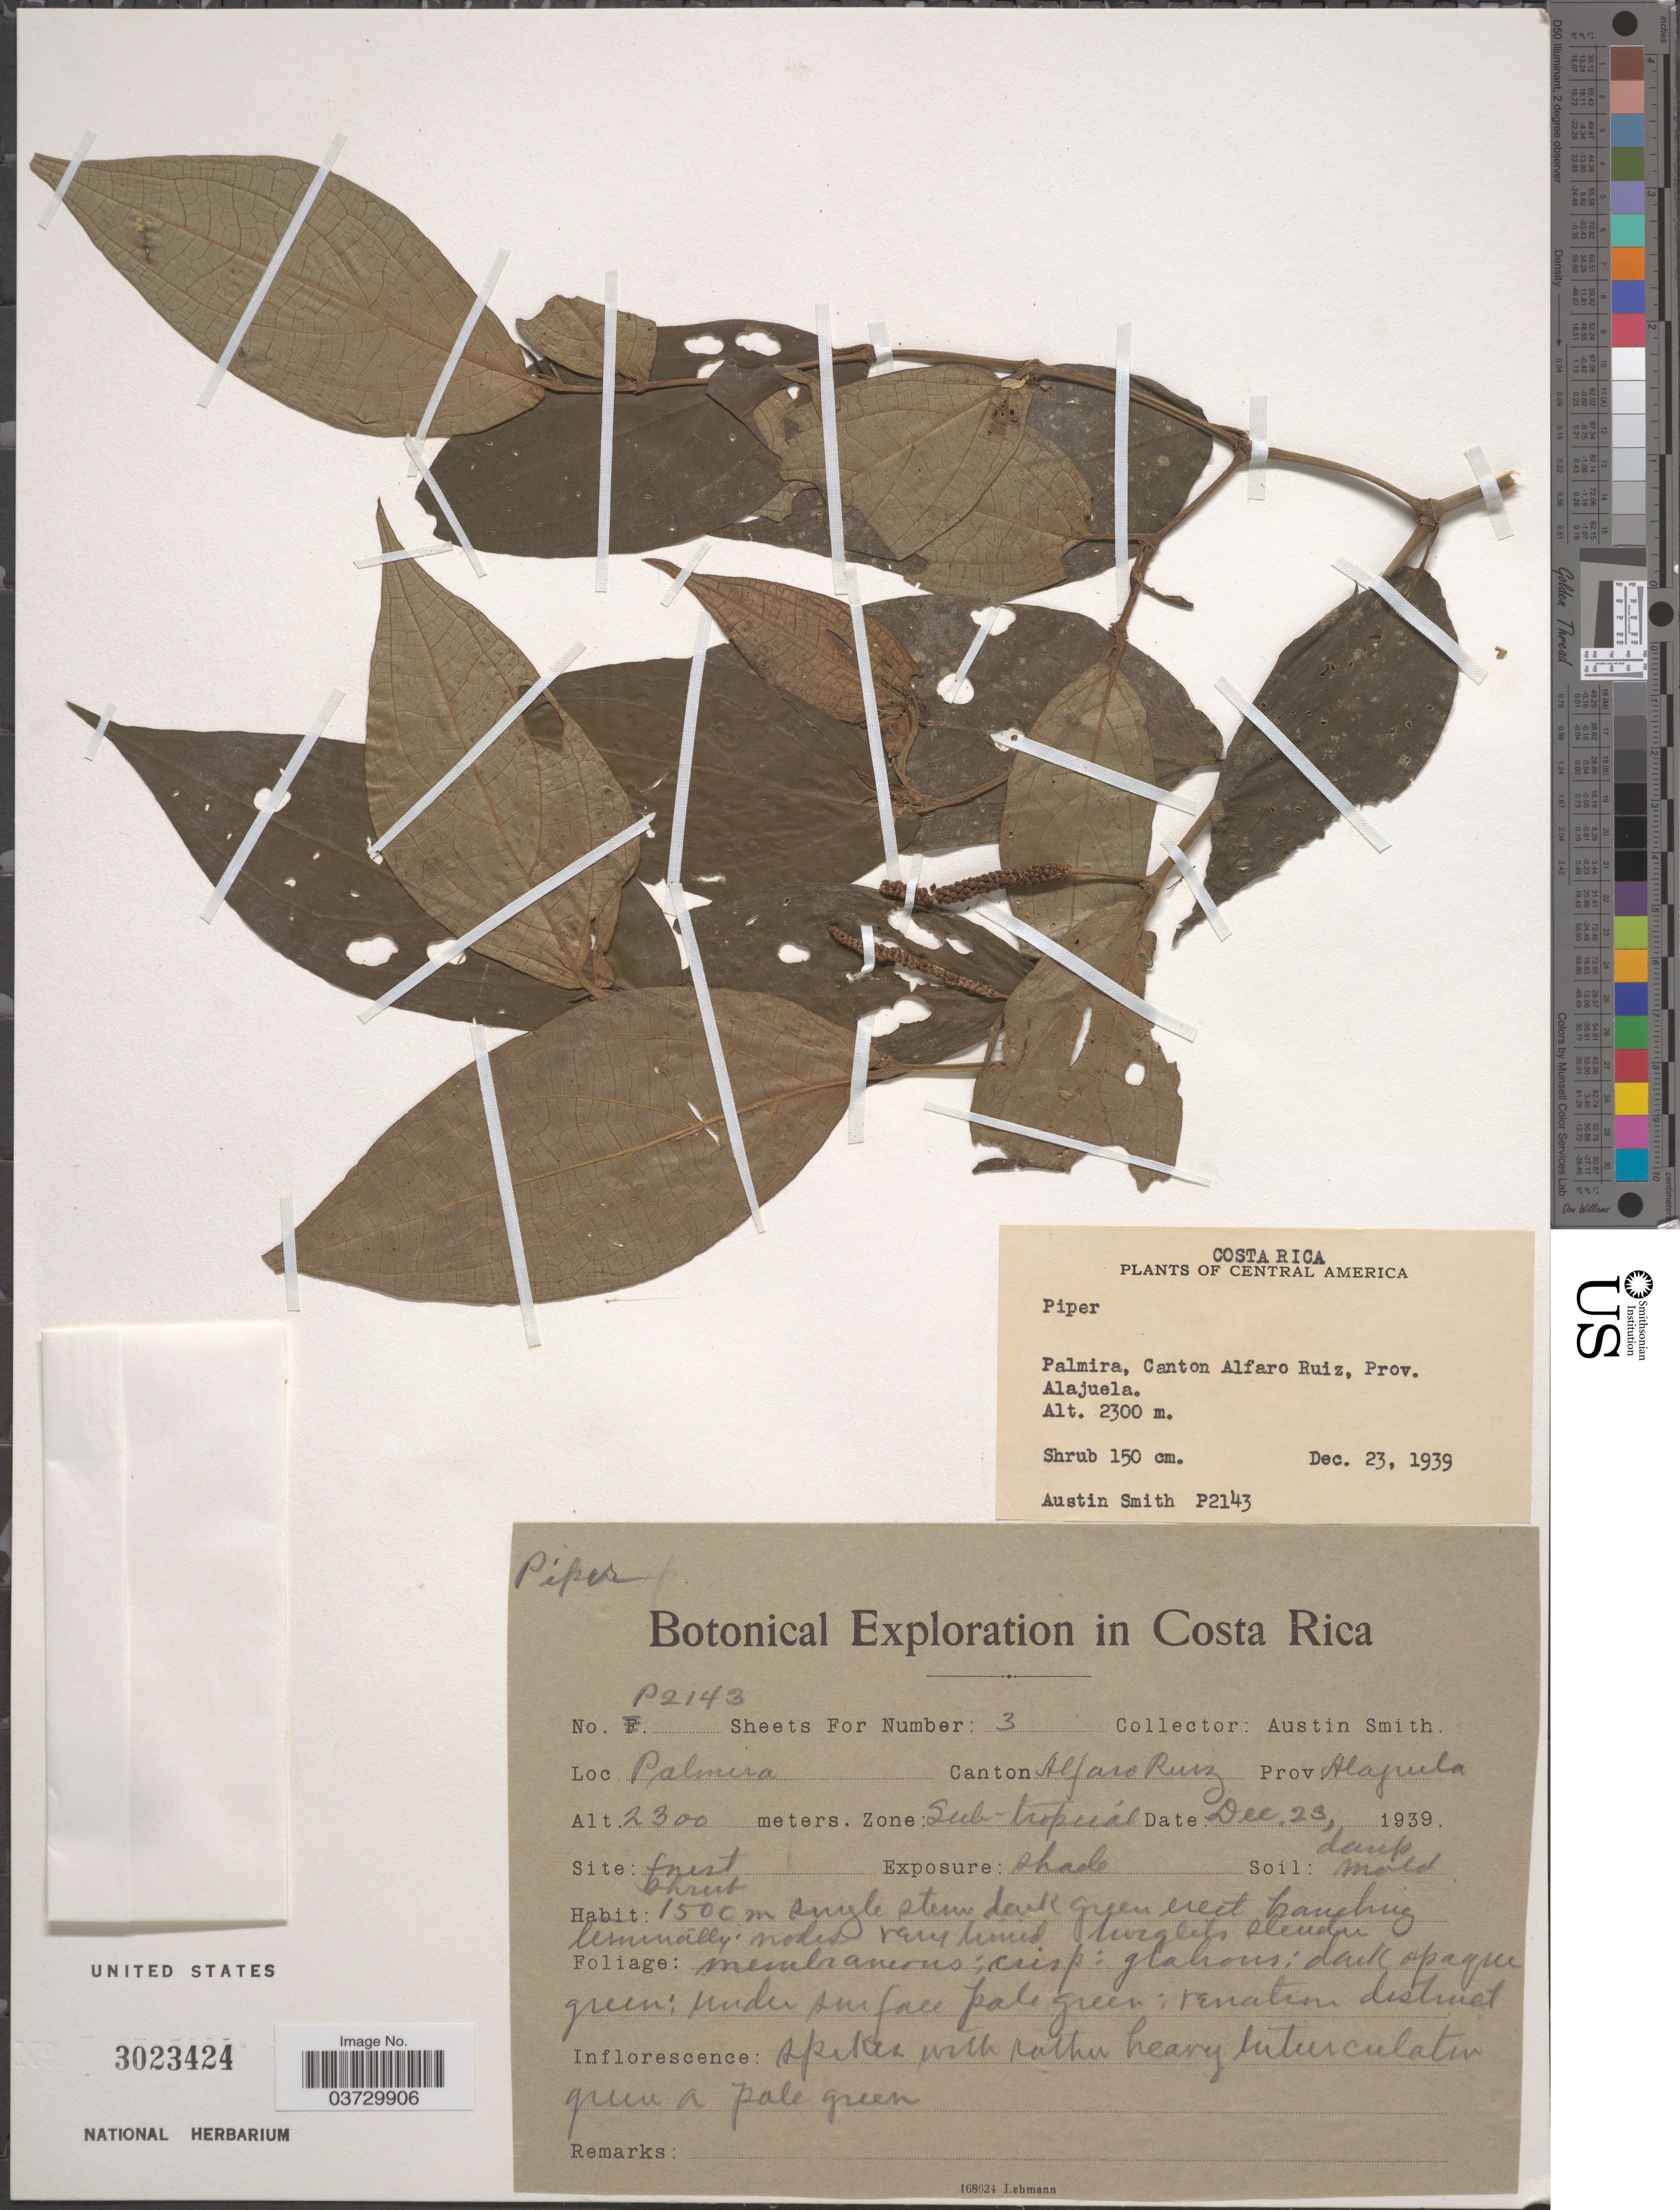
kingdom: Plantae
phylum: Tracheophyta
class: Magnoliopsida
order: Piperales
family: Piperaceae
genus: Piper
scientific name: Piper sp.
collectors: Aust P. Smith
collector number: P2143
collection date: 1939-12-23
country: Costa Rica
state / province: Alajuela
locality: Palmira, Canton Alfaro Ruiz. Zone: Sub-tropical.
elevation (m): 2300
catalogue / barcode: US 3023424